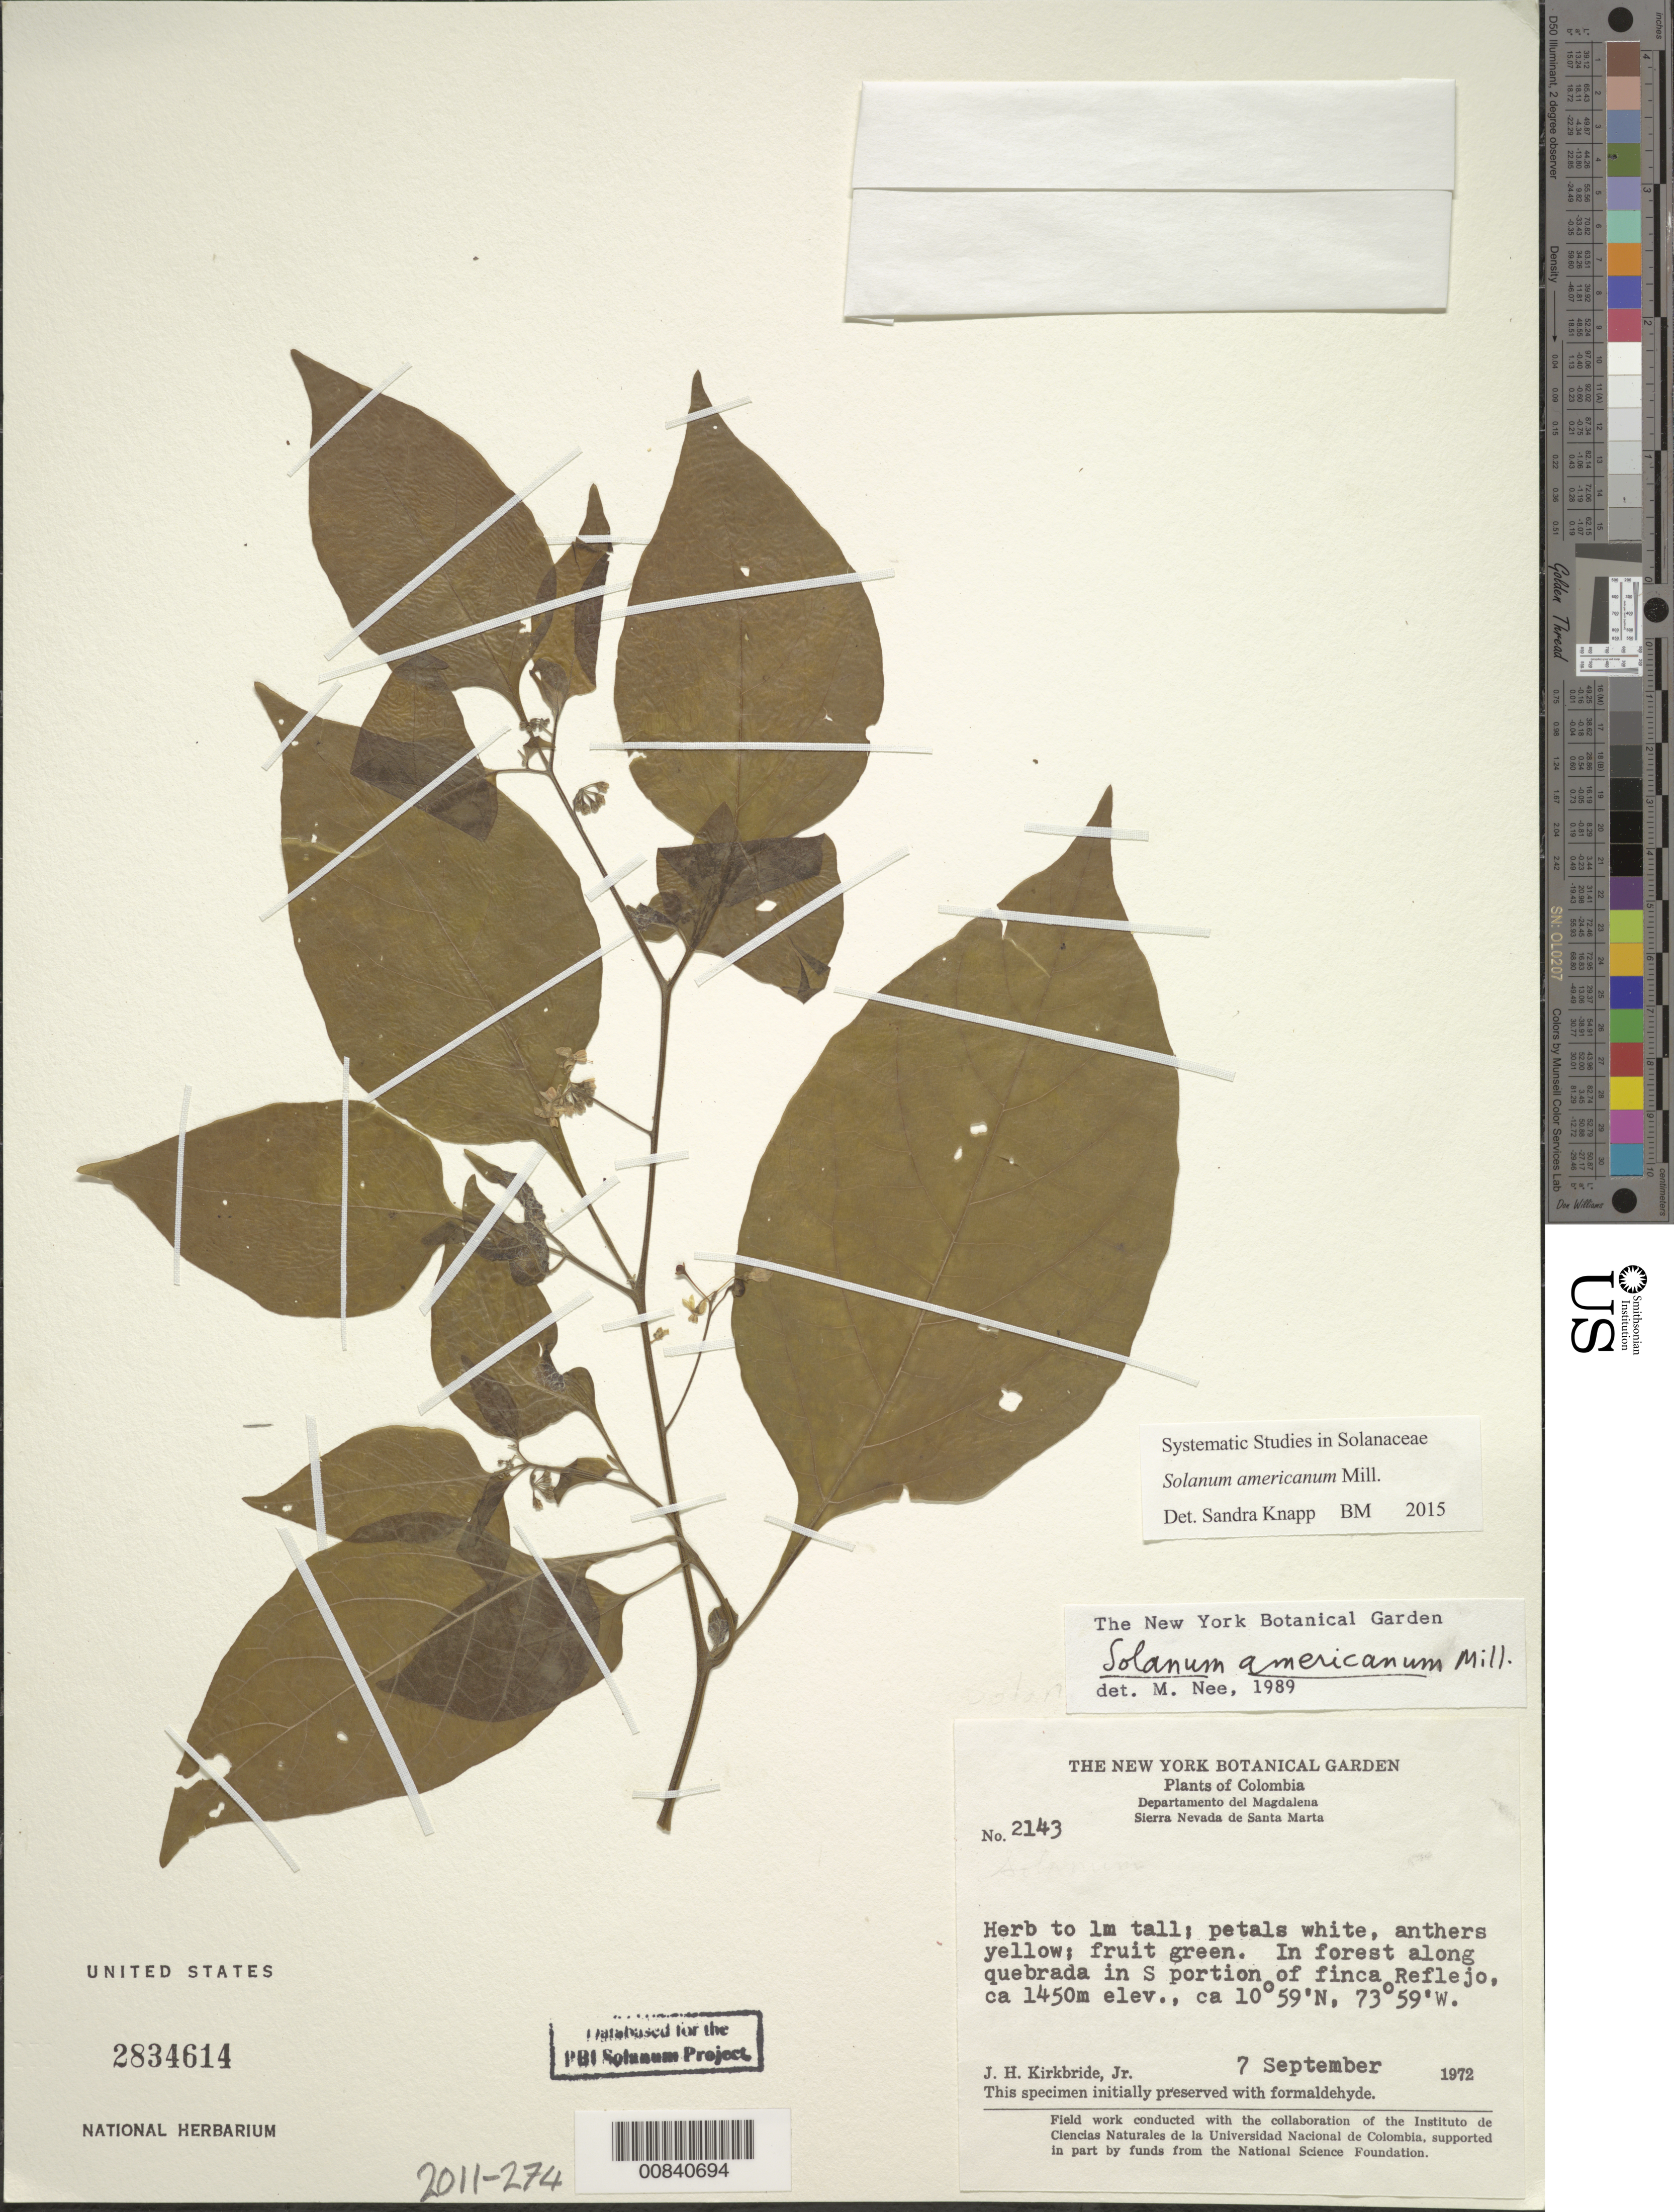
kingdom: Plantae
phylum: Tracheophyta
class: Magnoliopsida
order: Solanales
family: Solanaceae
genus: Solanum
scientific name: Solanum nigrescens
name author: M. Martens & Galeotti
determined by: Särkinen, T.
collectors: J. H. Kirkbride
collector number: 2143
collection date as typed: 7 Sep 1972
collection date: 1972-09-07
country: Colombia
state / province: Magdalena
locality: Sierra Nevada de Santa Marta. In S portion of finca Reflejo.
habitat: In forest along quebrada.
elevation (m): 1450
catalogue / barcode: US 2834614